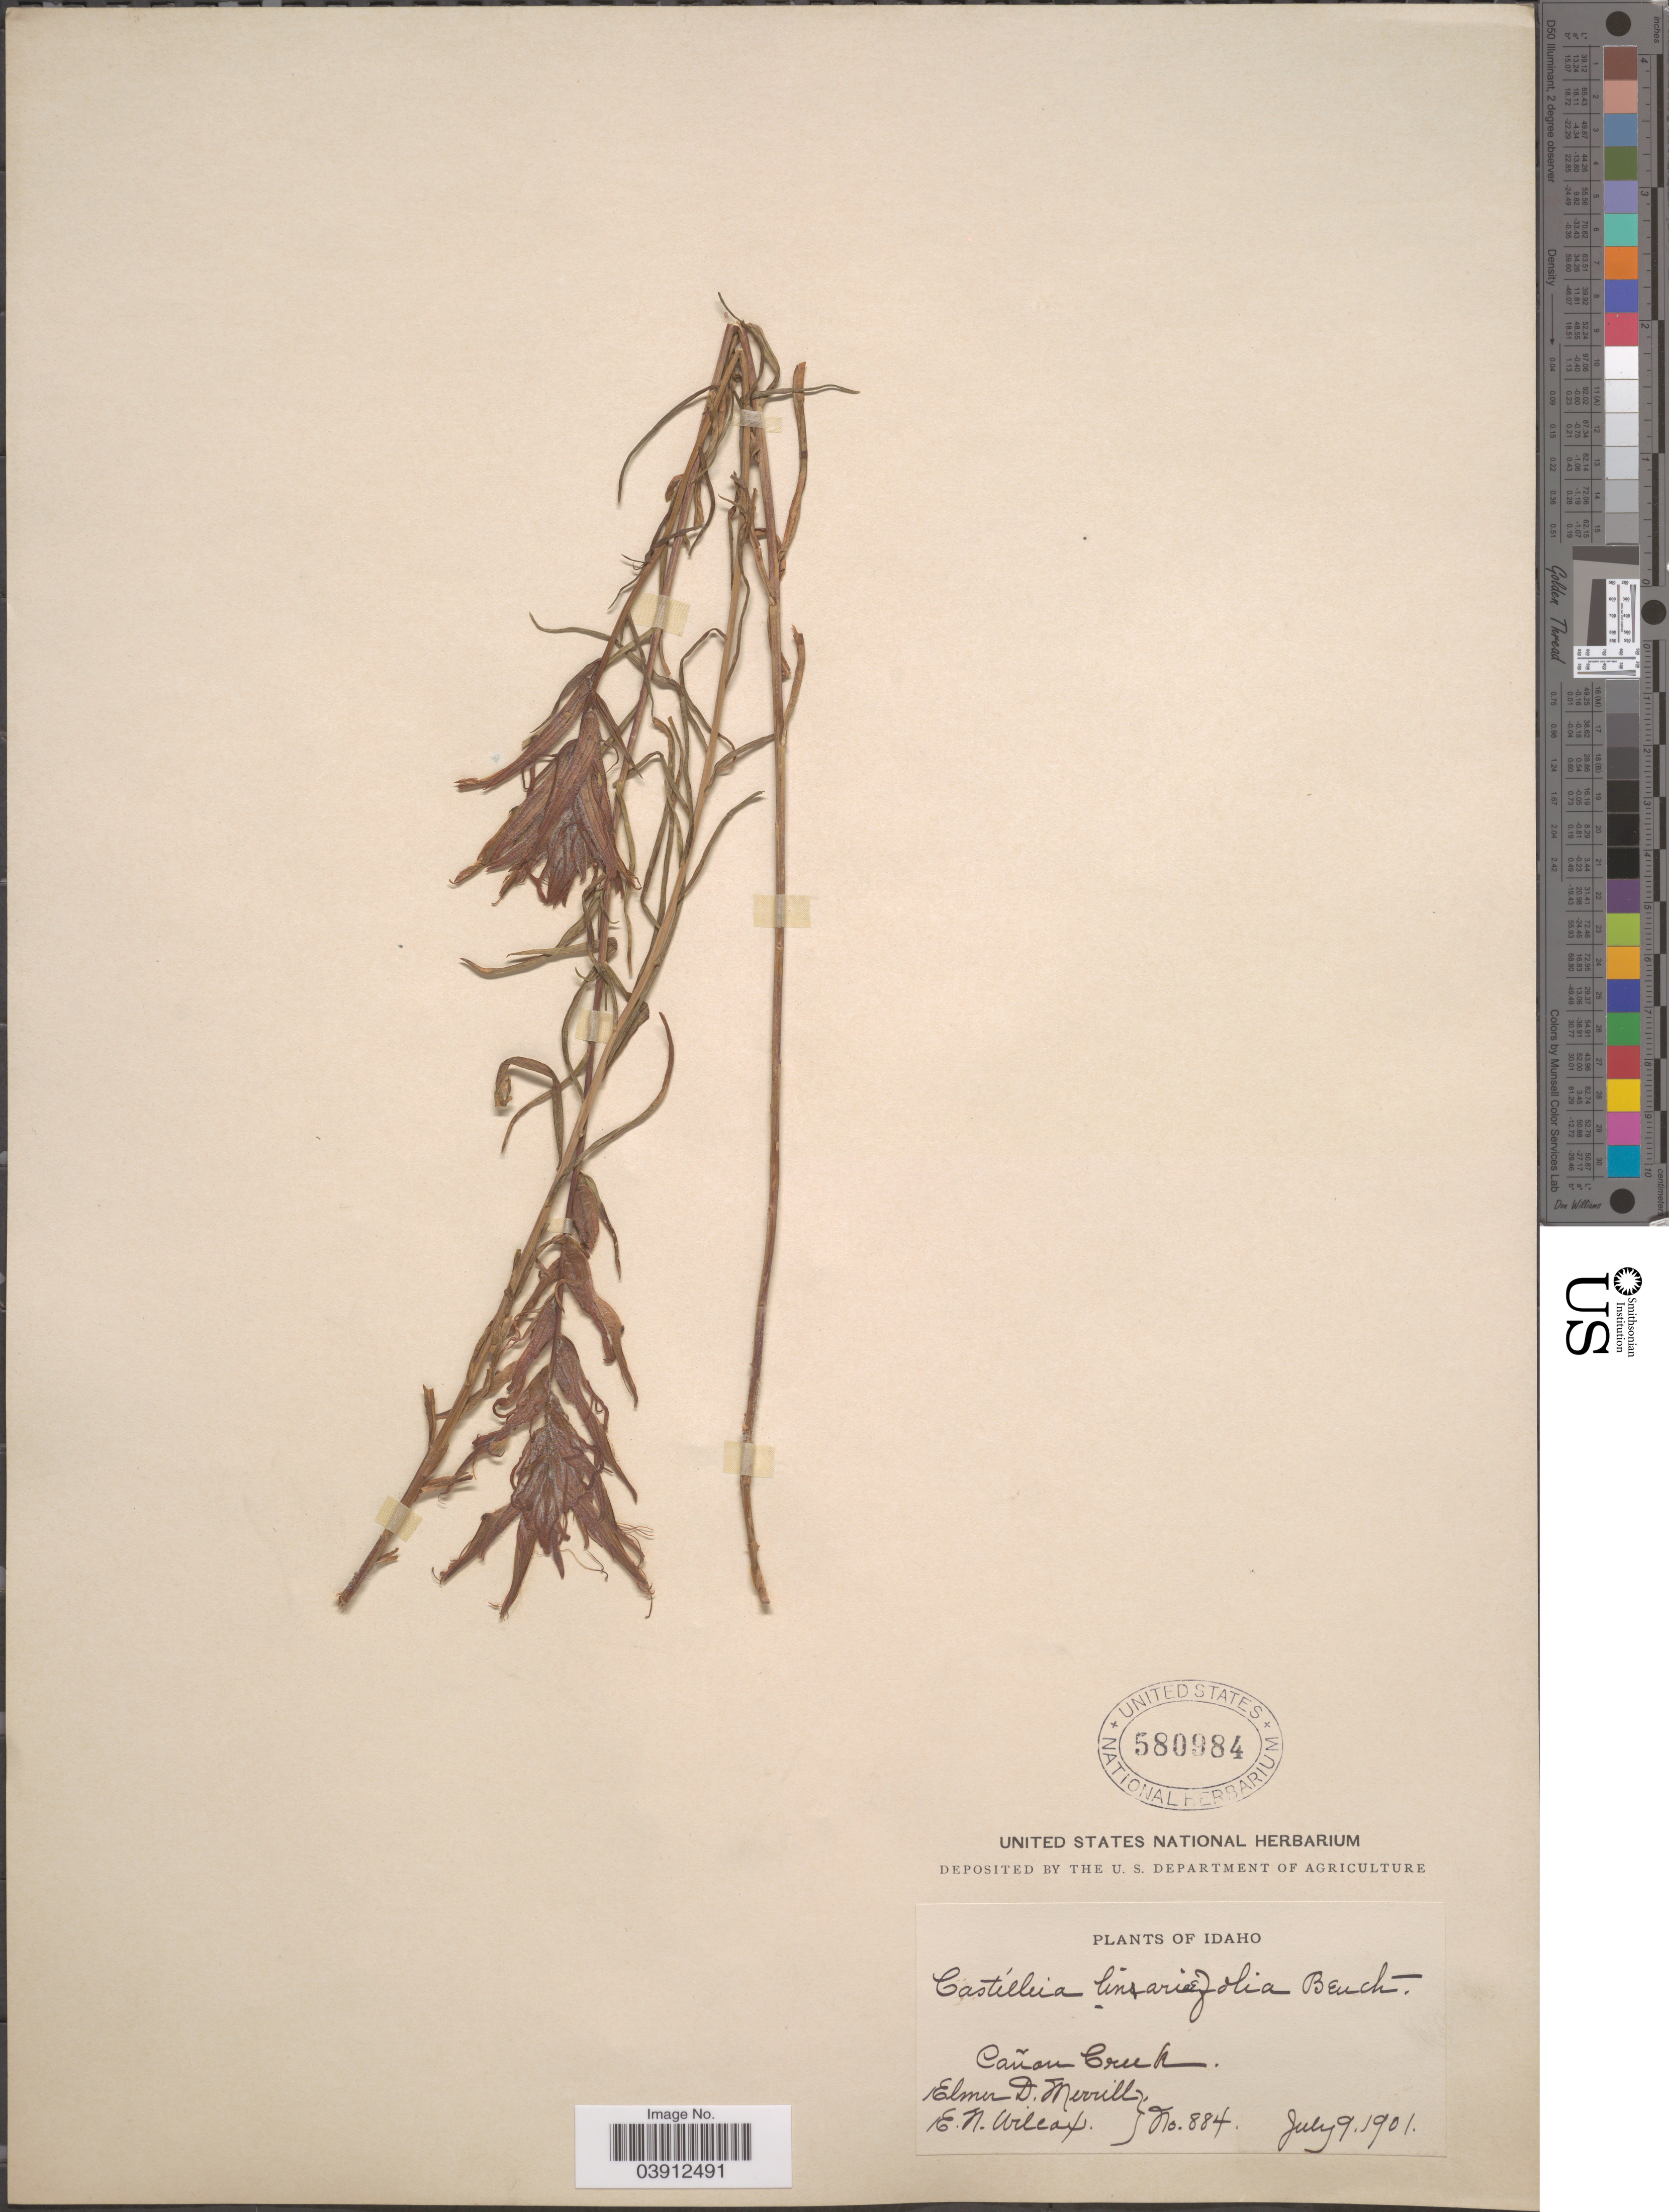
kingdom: Plantae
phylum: Tracheophyta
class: Magnoliopsida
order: Lamiales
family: Orobanchaceae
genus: Castilleja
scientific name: Castilleja linariifolia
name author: Benth.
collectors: E. D. Merrill & E. Wilcox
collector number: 884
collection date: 1901-07-09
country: United States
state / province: Idaho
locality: Cañon Creek.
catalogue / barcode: US 580984